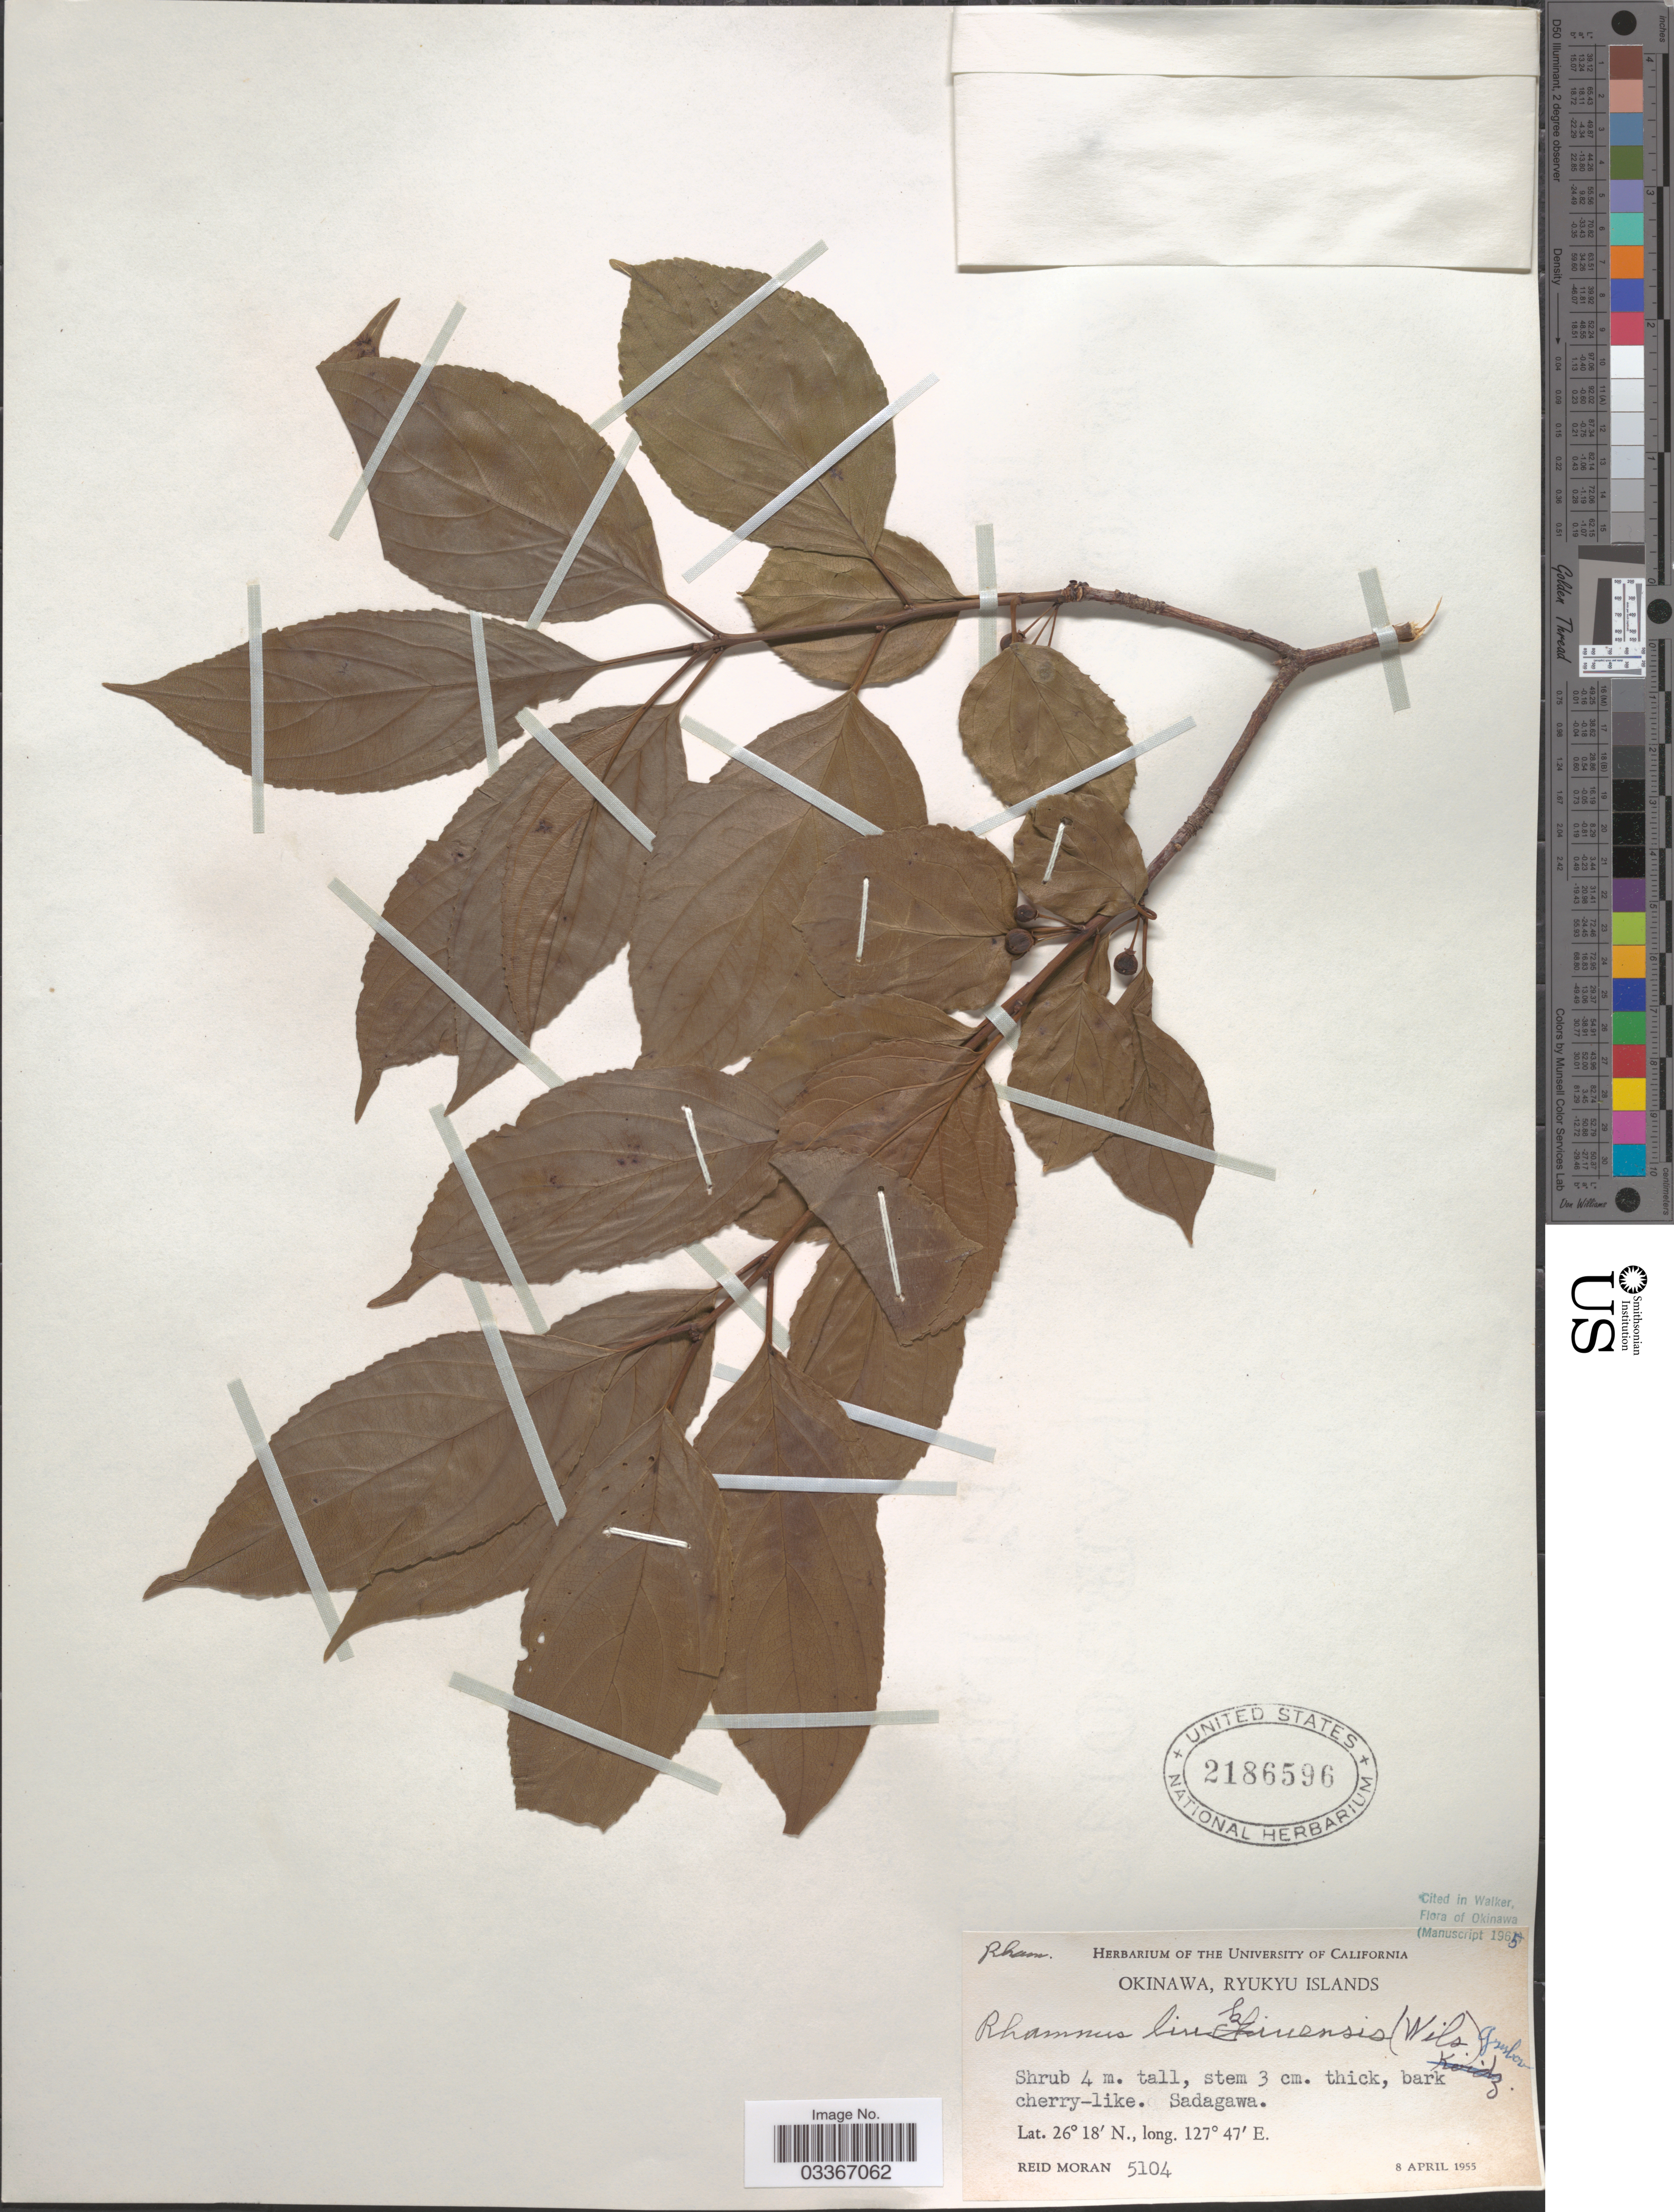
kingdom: Plantae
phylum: Tracheophyta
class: Magnoliopsida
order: Rosales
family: Rhamnaceae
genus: Rhamnus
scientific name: Rhamnus liukiuensis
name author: (E.H. Wilson) Koidz.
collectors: R. Moran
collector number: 5104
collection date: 1955-04-08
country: Japan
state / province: Okinawa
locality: Ryukyu Islands. Sadagawa.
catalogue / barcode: US 2186596